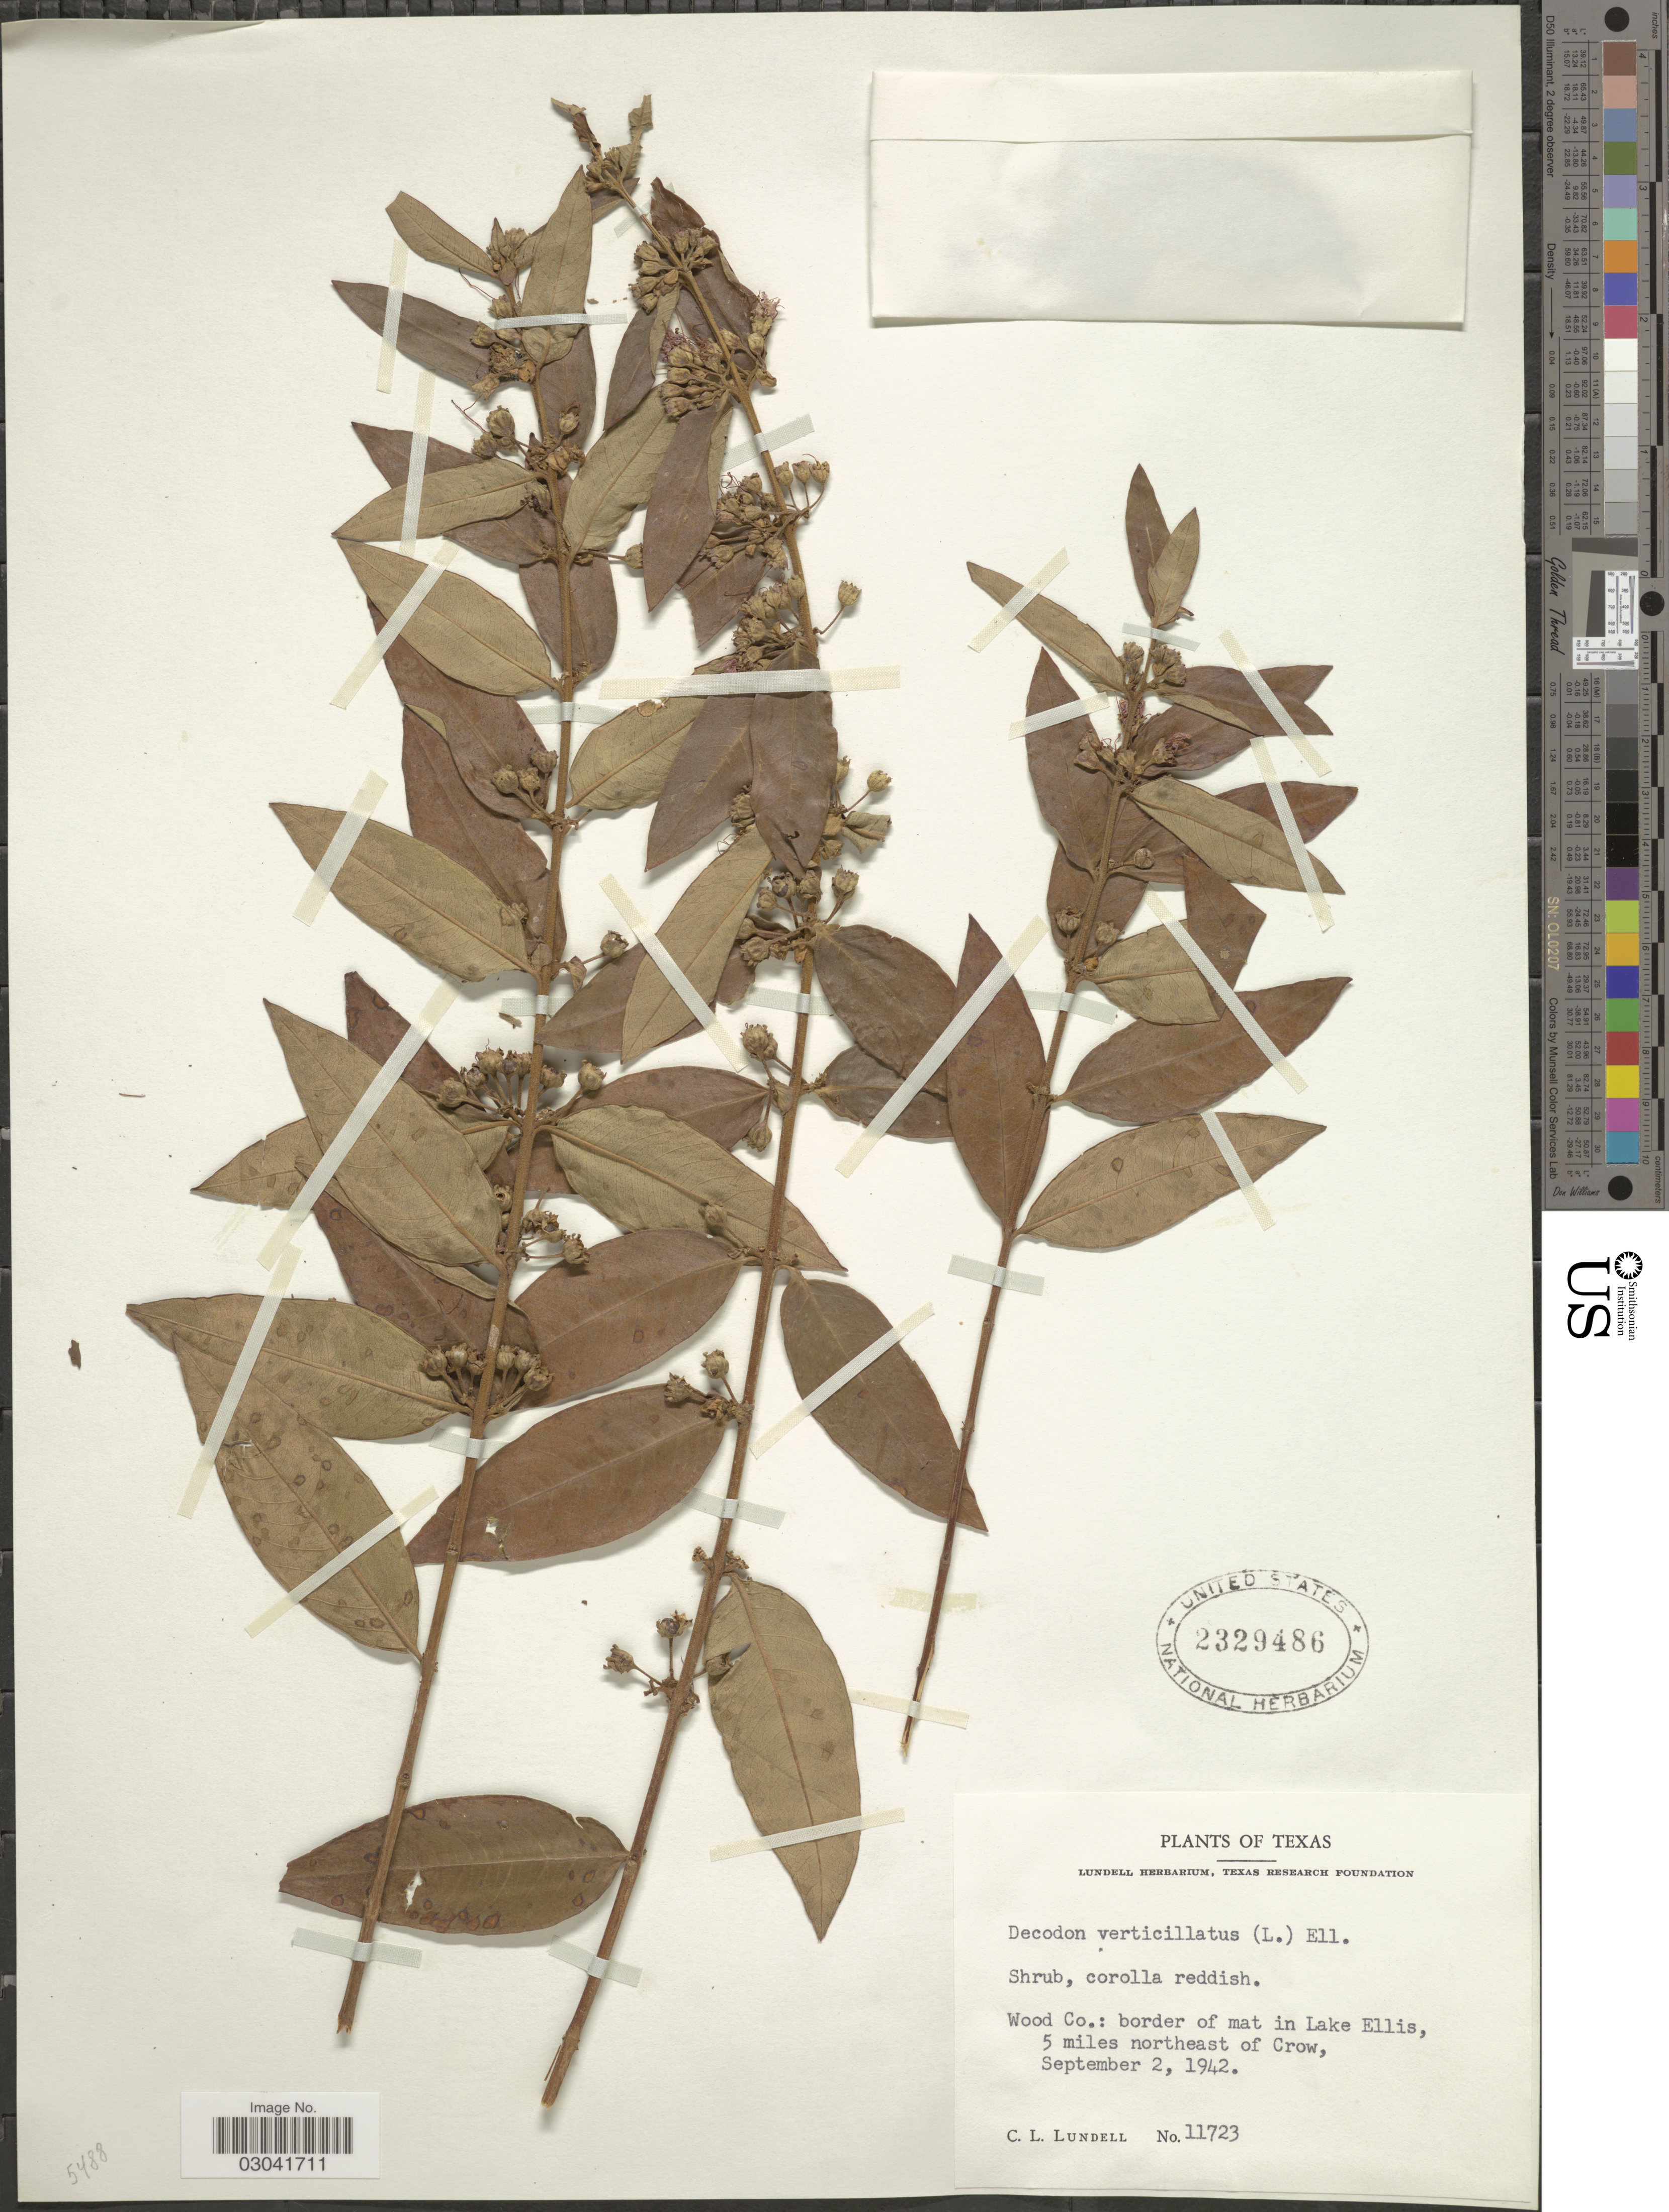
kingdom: Plantae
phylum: Tracheophyta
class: Magnoliopsida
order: Myrtales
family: Lythraceae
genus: Decodon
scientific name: Decodon verticillatus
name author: (L.) Elliott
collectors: C. L. Lundell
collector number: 11723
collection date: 1942-09-02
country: United States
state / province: Texas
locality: Wood Co.: border of mat in Lake Ellis, 5 miles northeast of Crow.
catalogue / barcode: US 2329486